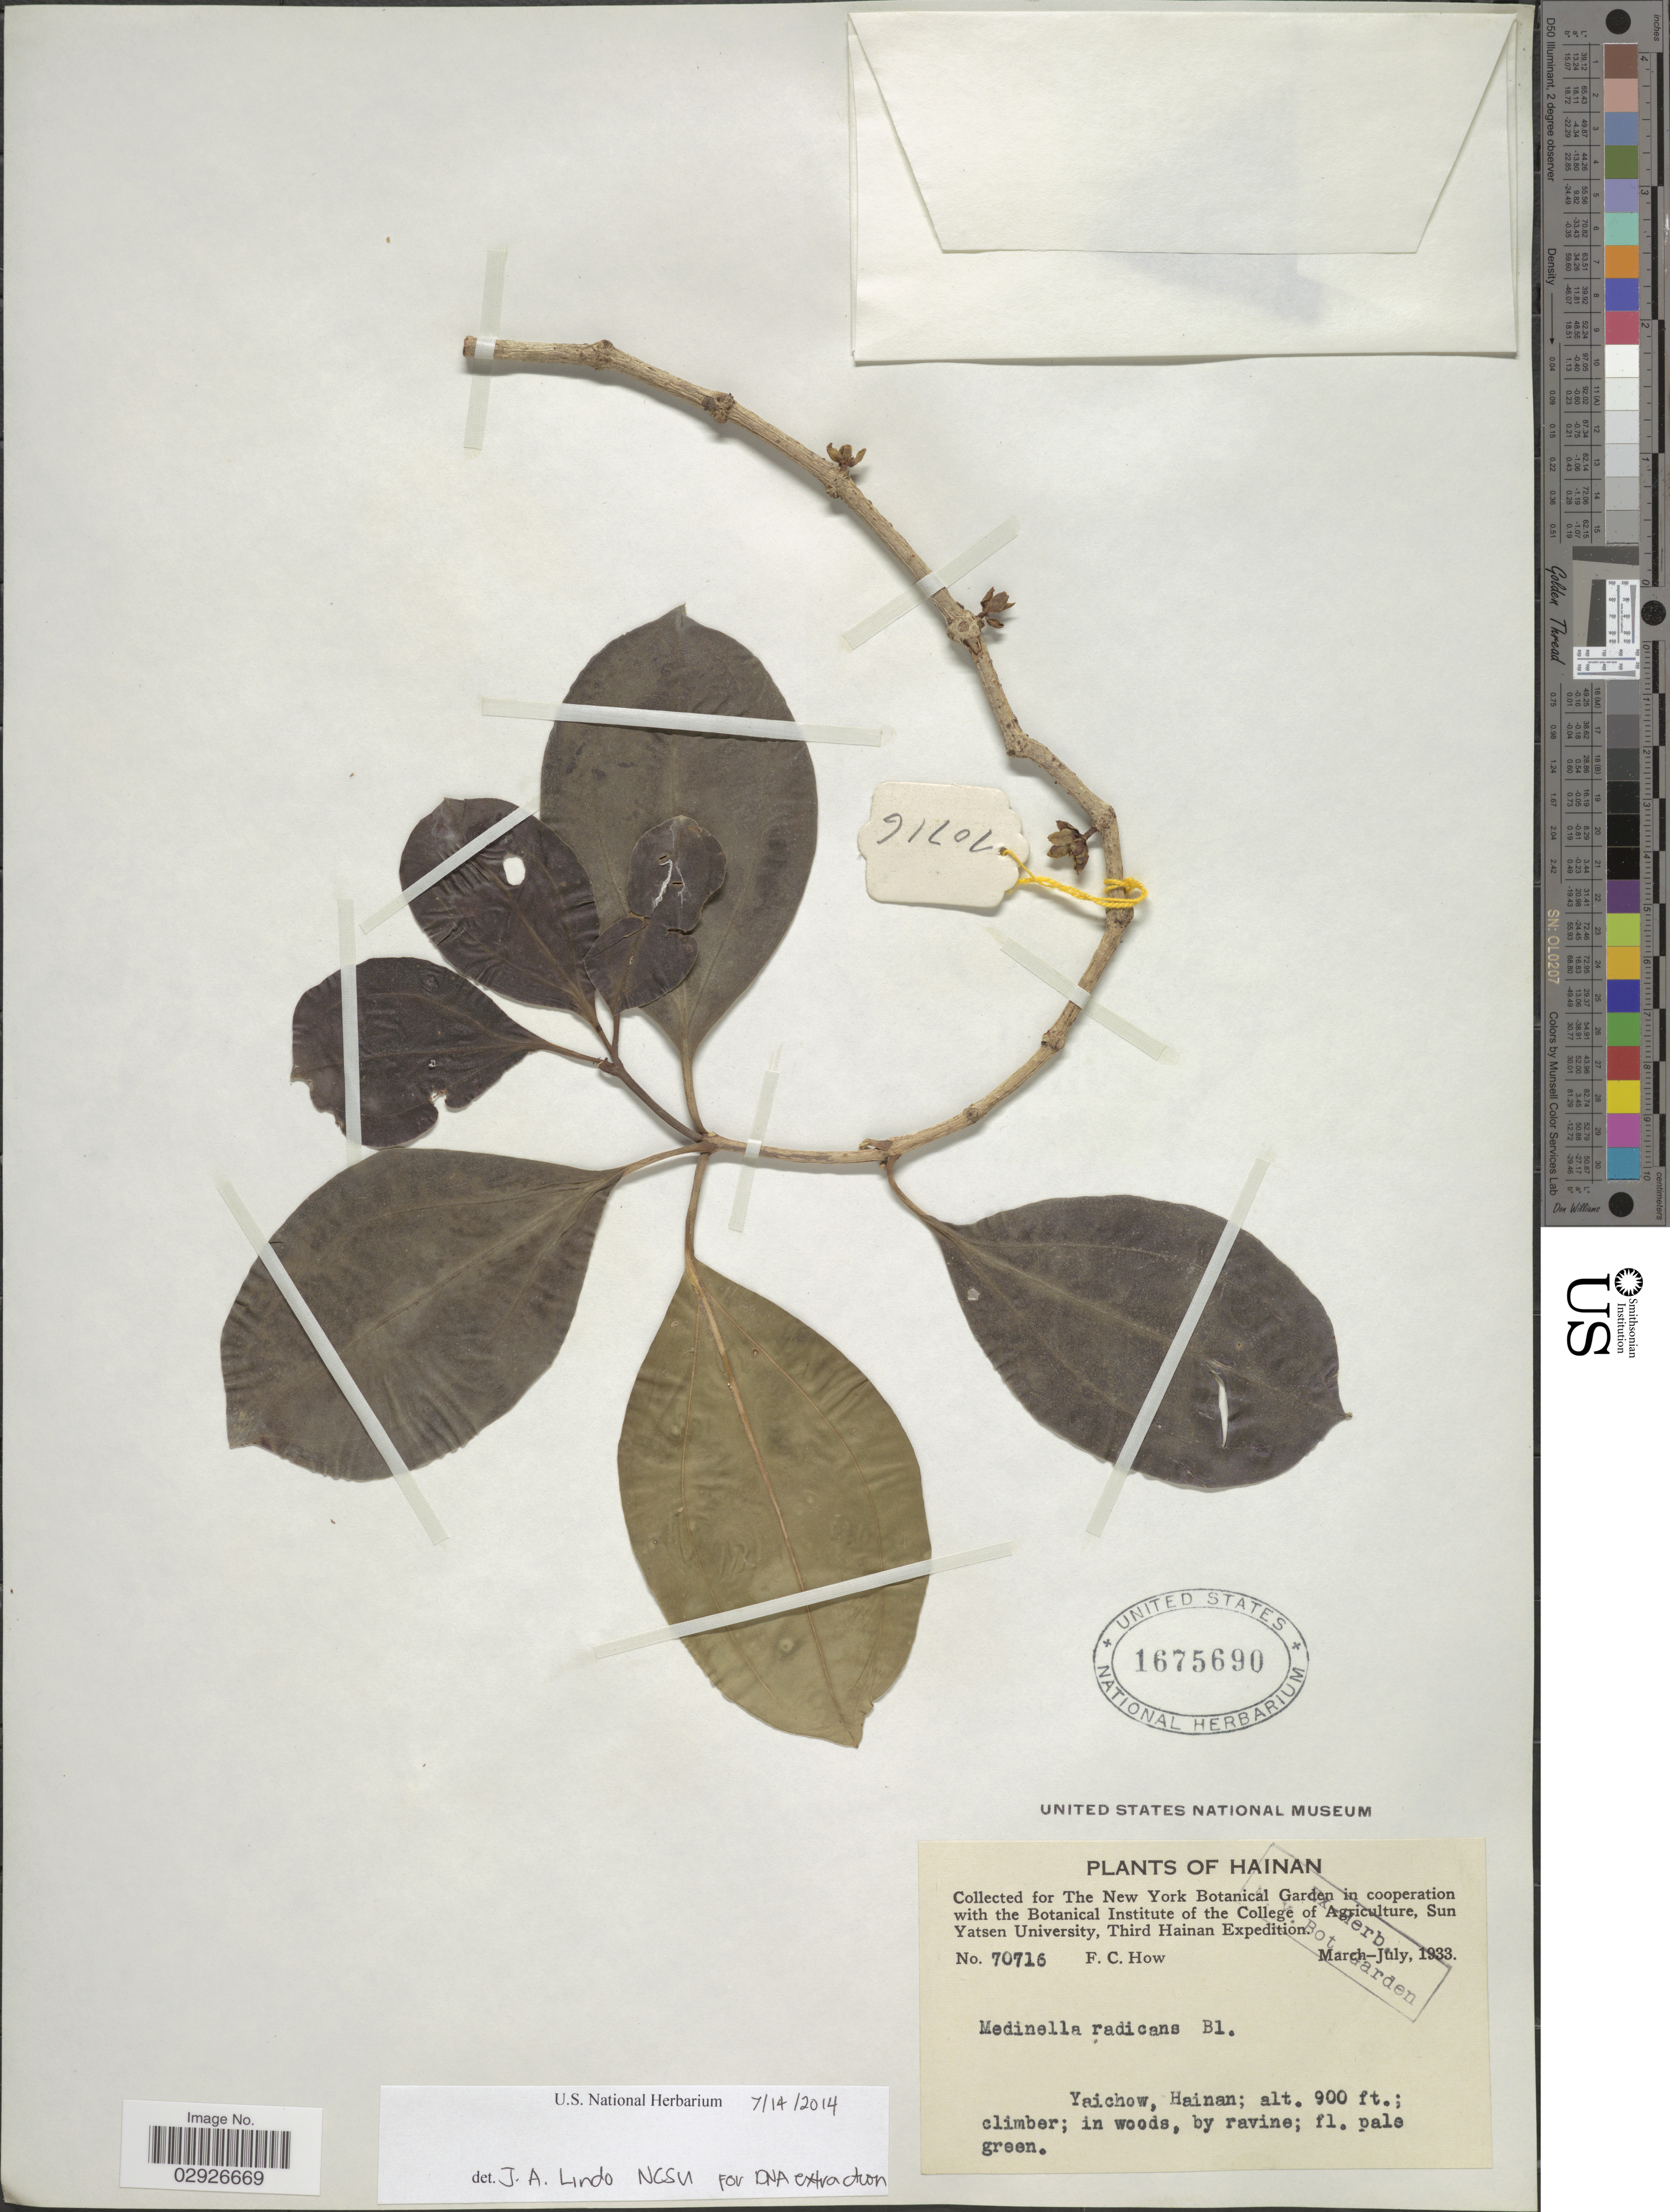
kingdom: Plantae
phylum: Tracheophyta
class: Magnoliopsida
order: Myrtales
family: Melastomataceae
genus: Medinilla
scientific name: Medinilla radicans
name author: (Blume) Blume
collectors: F. C. How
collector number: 70716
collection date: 1933-03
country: China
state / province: Hainan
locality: Yaichow, Hainan.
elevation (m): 274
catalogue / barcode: US 1675690